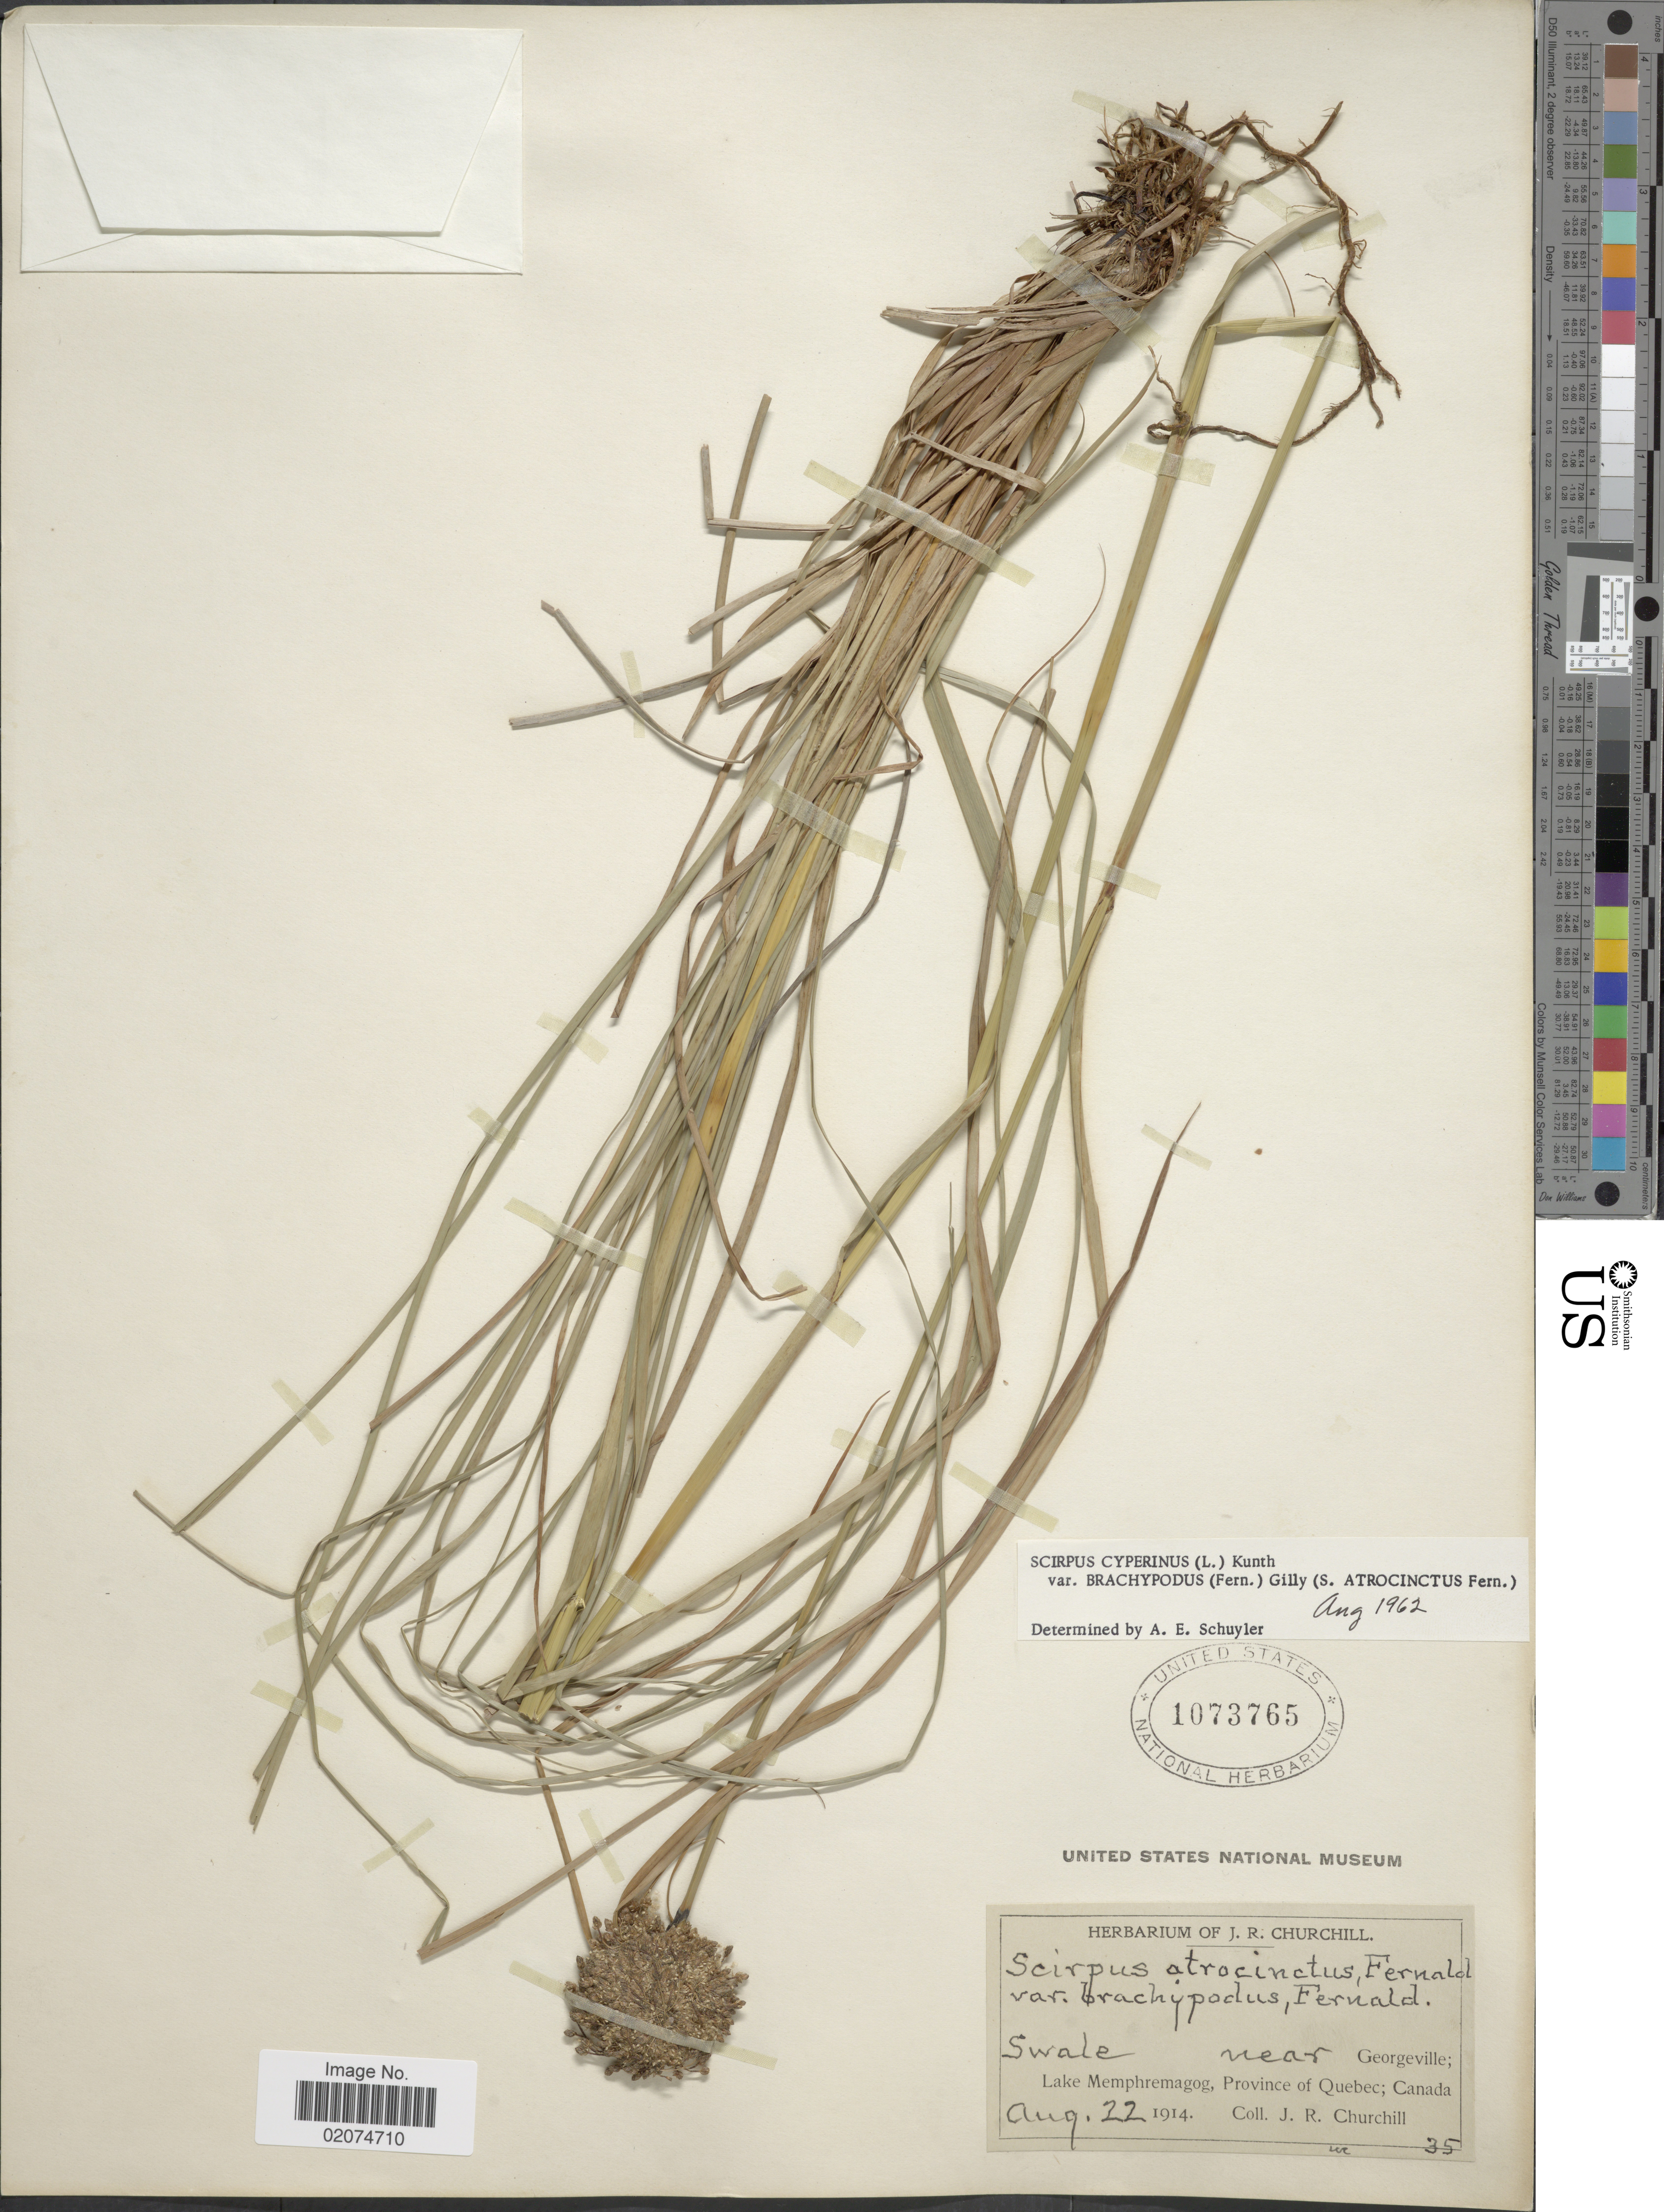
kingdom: Plantae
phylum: Tracheophyta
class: Liliopsida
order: Poales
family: Cyperaceae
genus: Scirpus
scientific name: Scirpus atrocinctus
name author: Fernald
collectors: J. Churchill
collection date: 1914-08-22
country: Canada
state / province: Quebec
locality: Swale, near Gerogeville, Lake Memphremagog, Province of Quebec; Canada.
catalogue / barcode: US 1073765